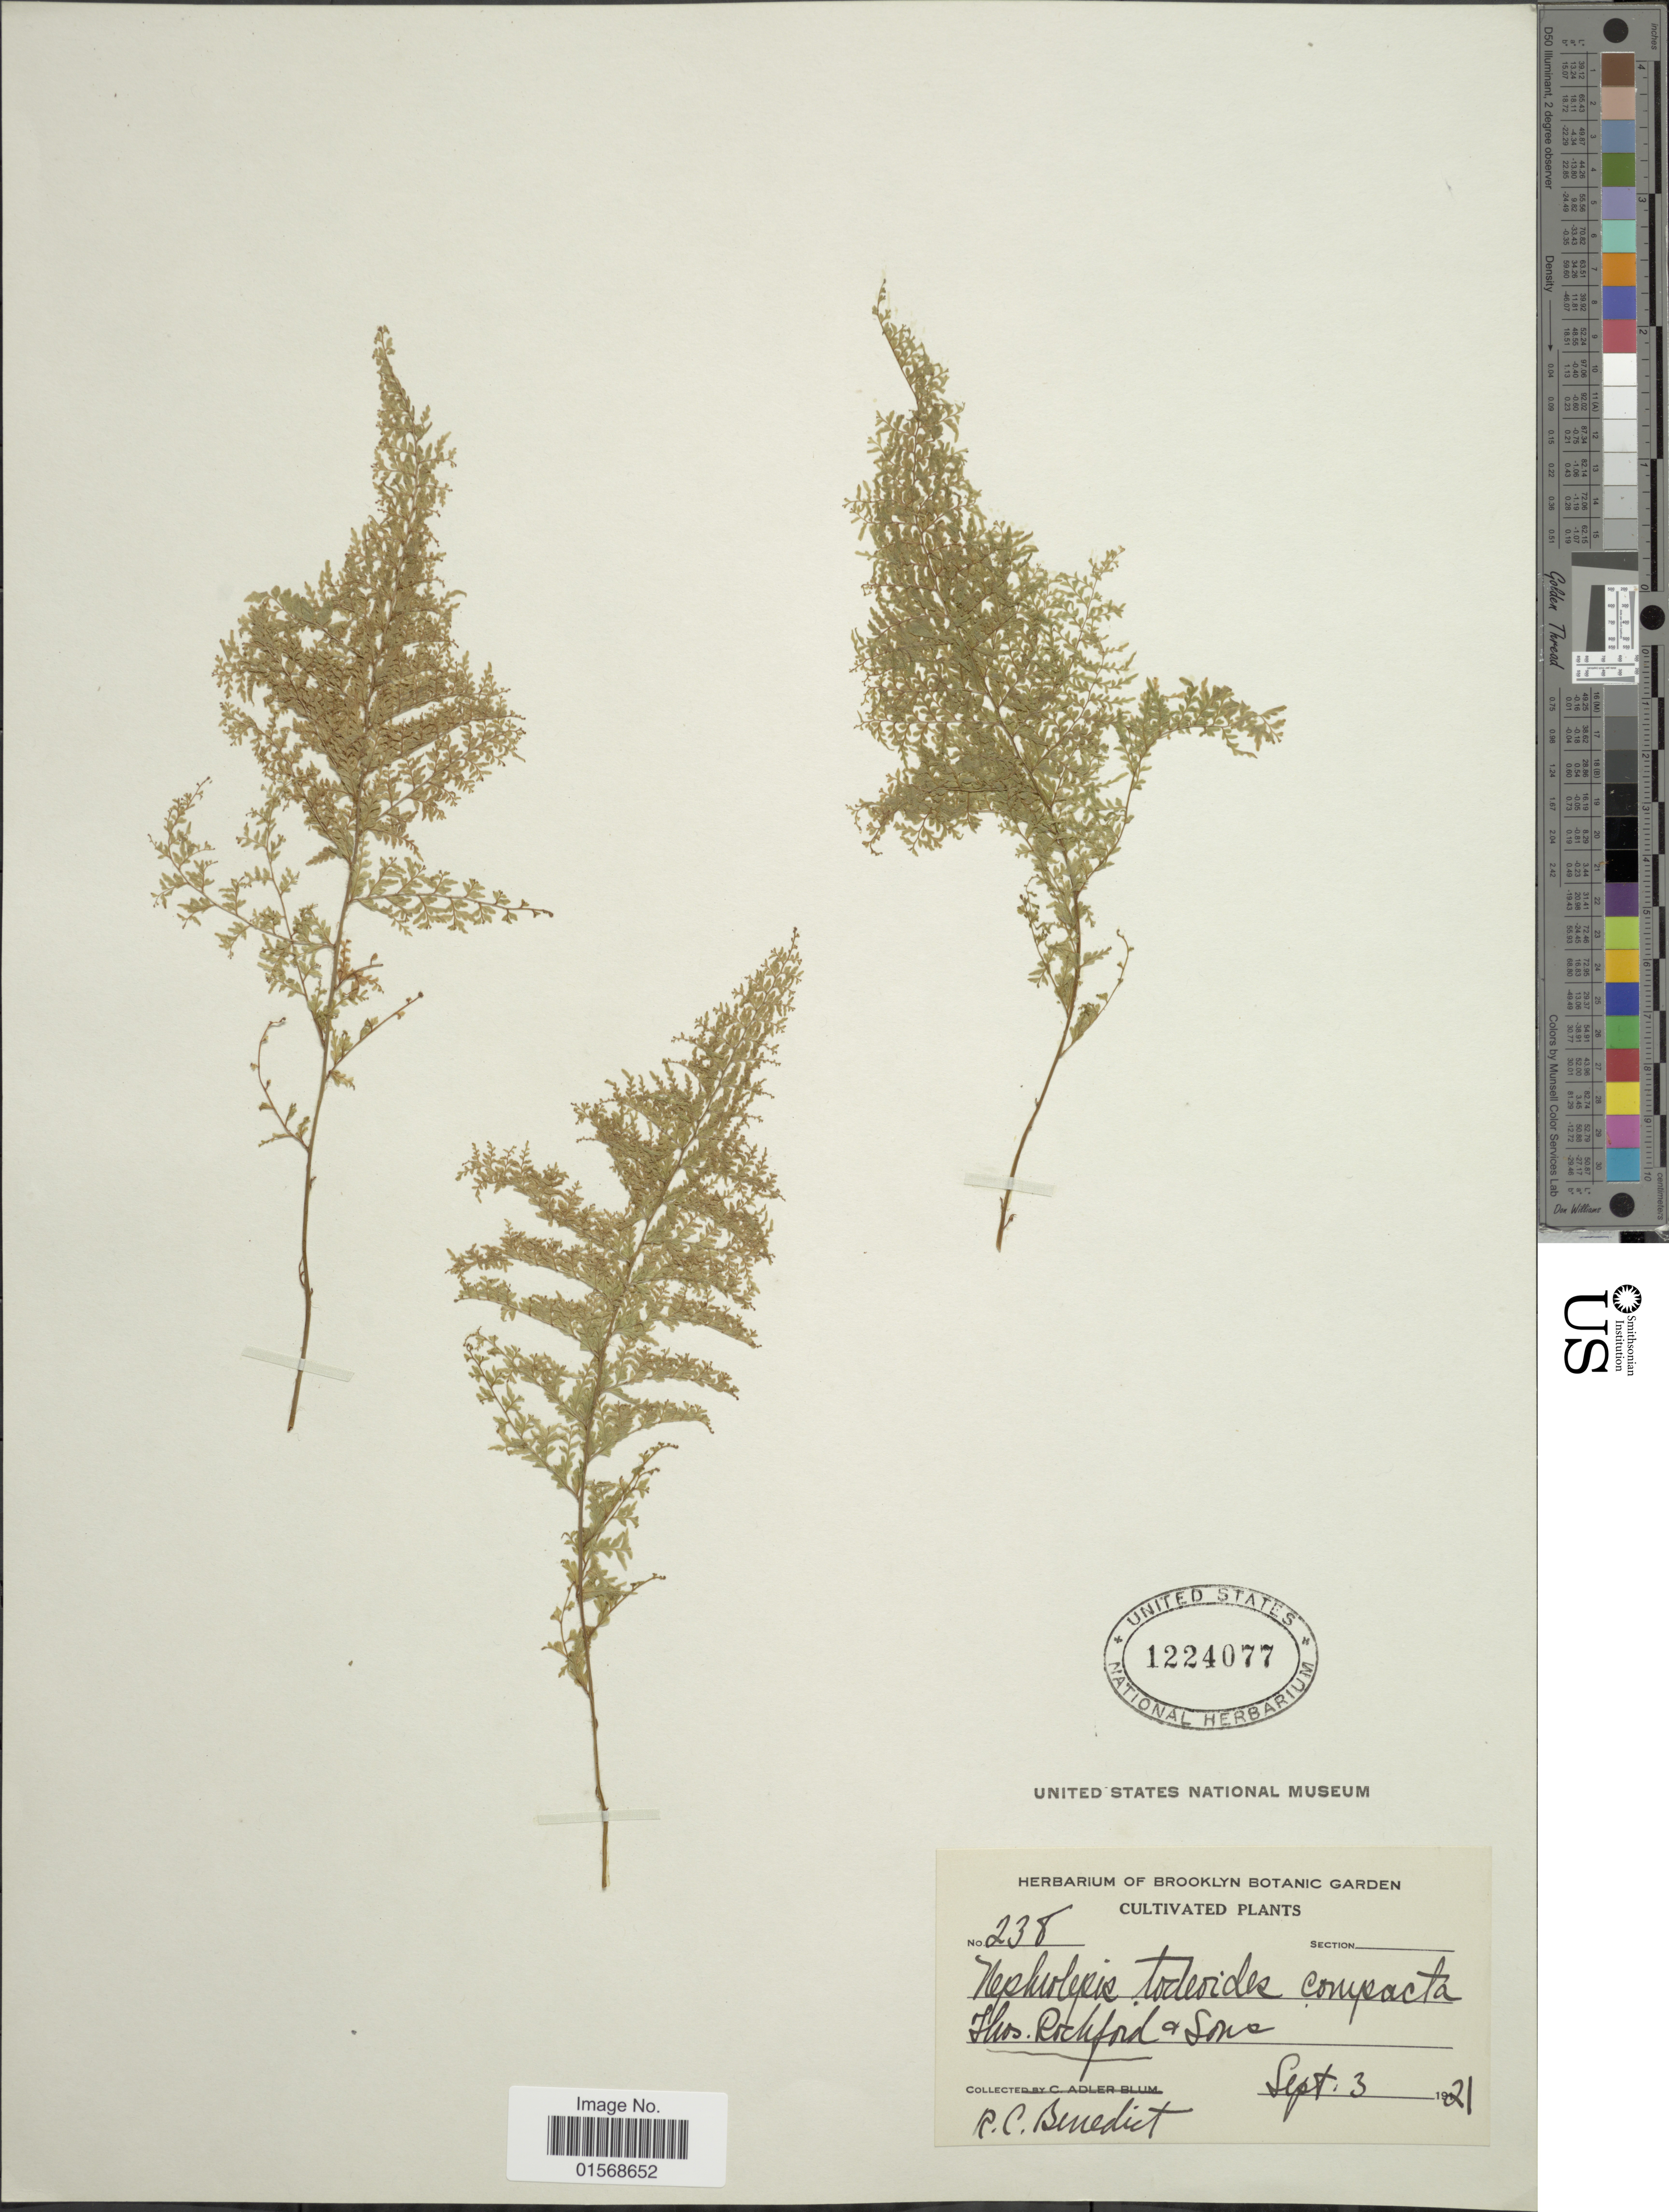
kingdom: Plantae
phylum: Tracheophyta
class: Polypodiopsida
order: Polypodiales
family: Nephrolepidaceae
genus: Nephrolepis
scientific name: Nephrolepis 'Todeoides'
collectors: R. C. Benedict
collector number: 38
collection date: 1921-09-03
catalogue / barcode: US 1224077